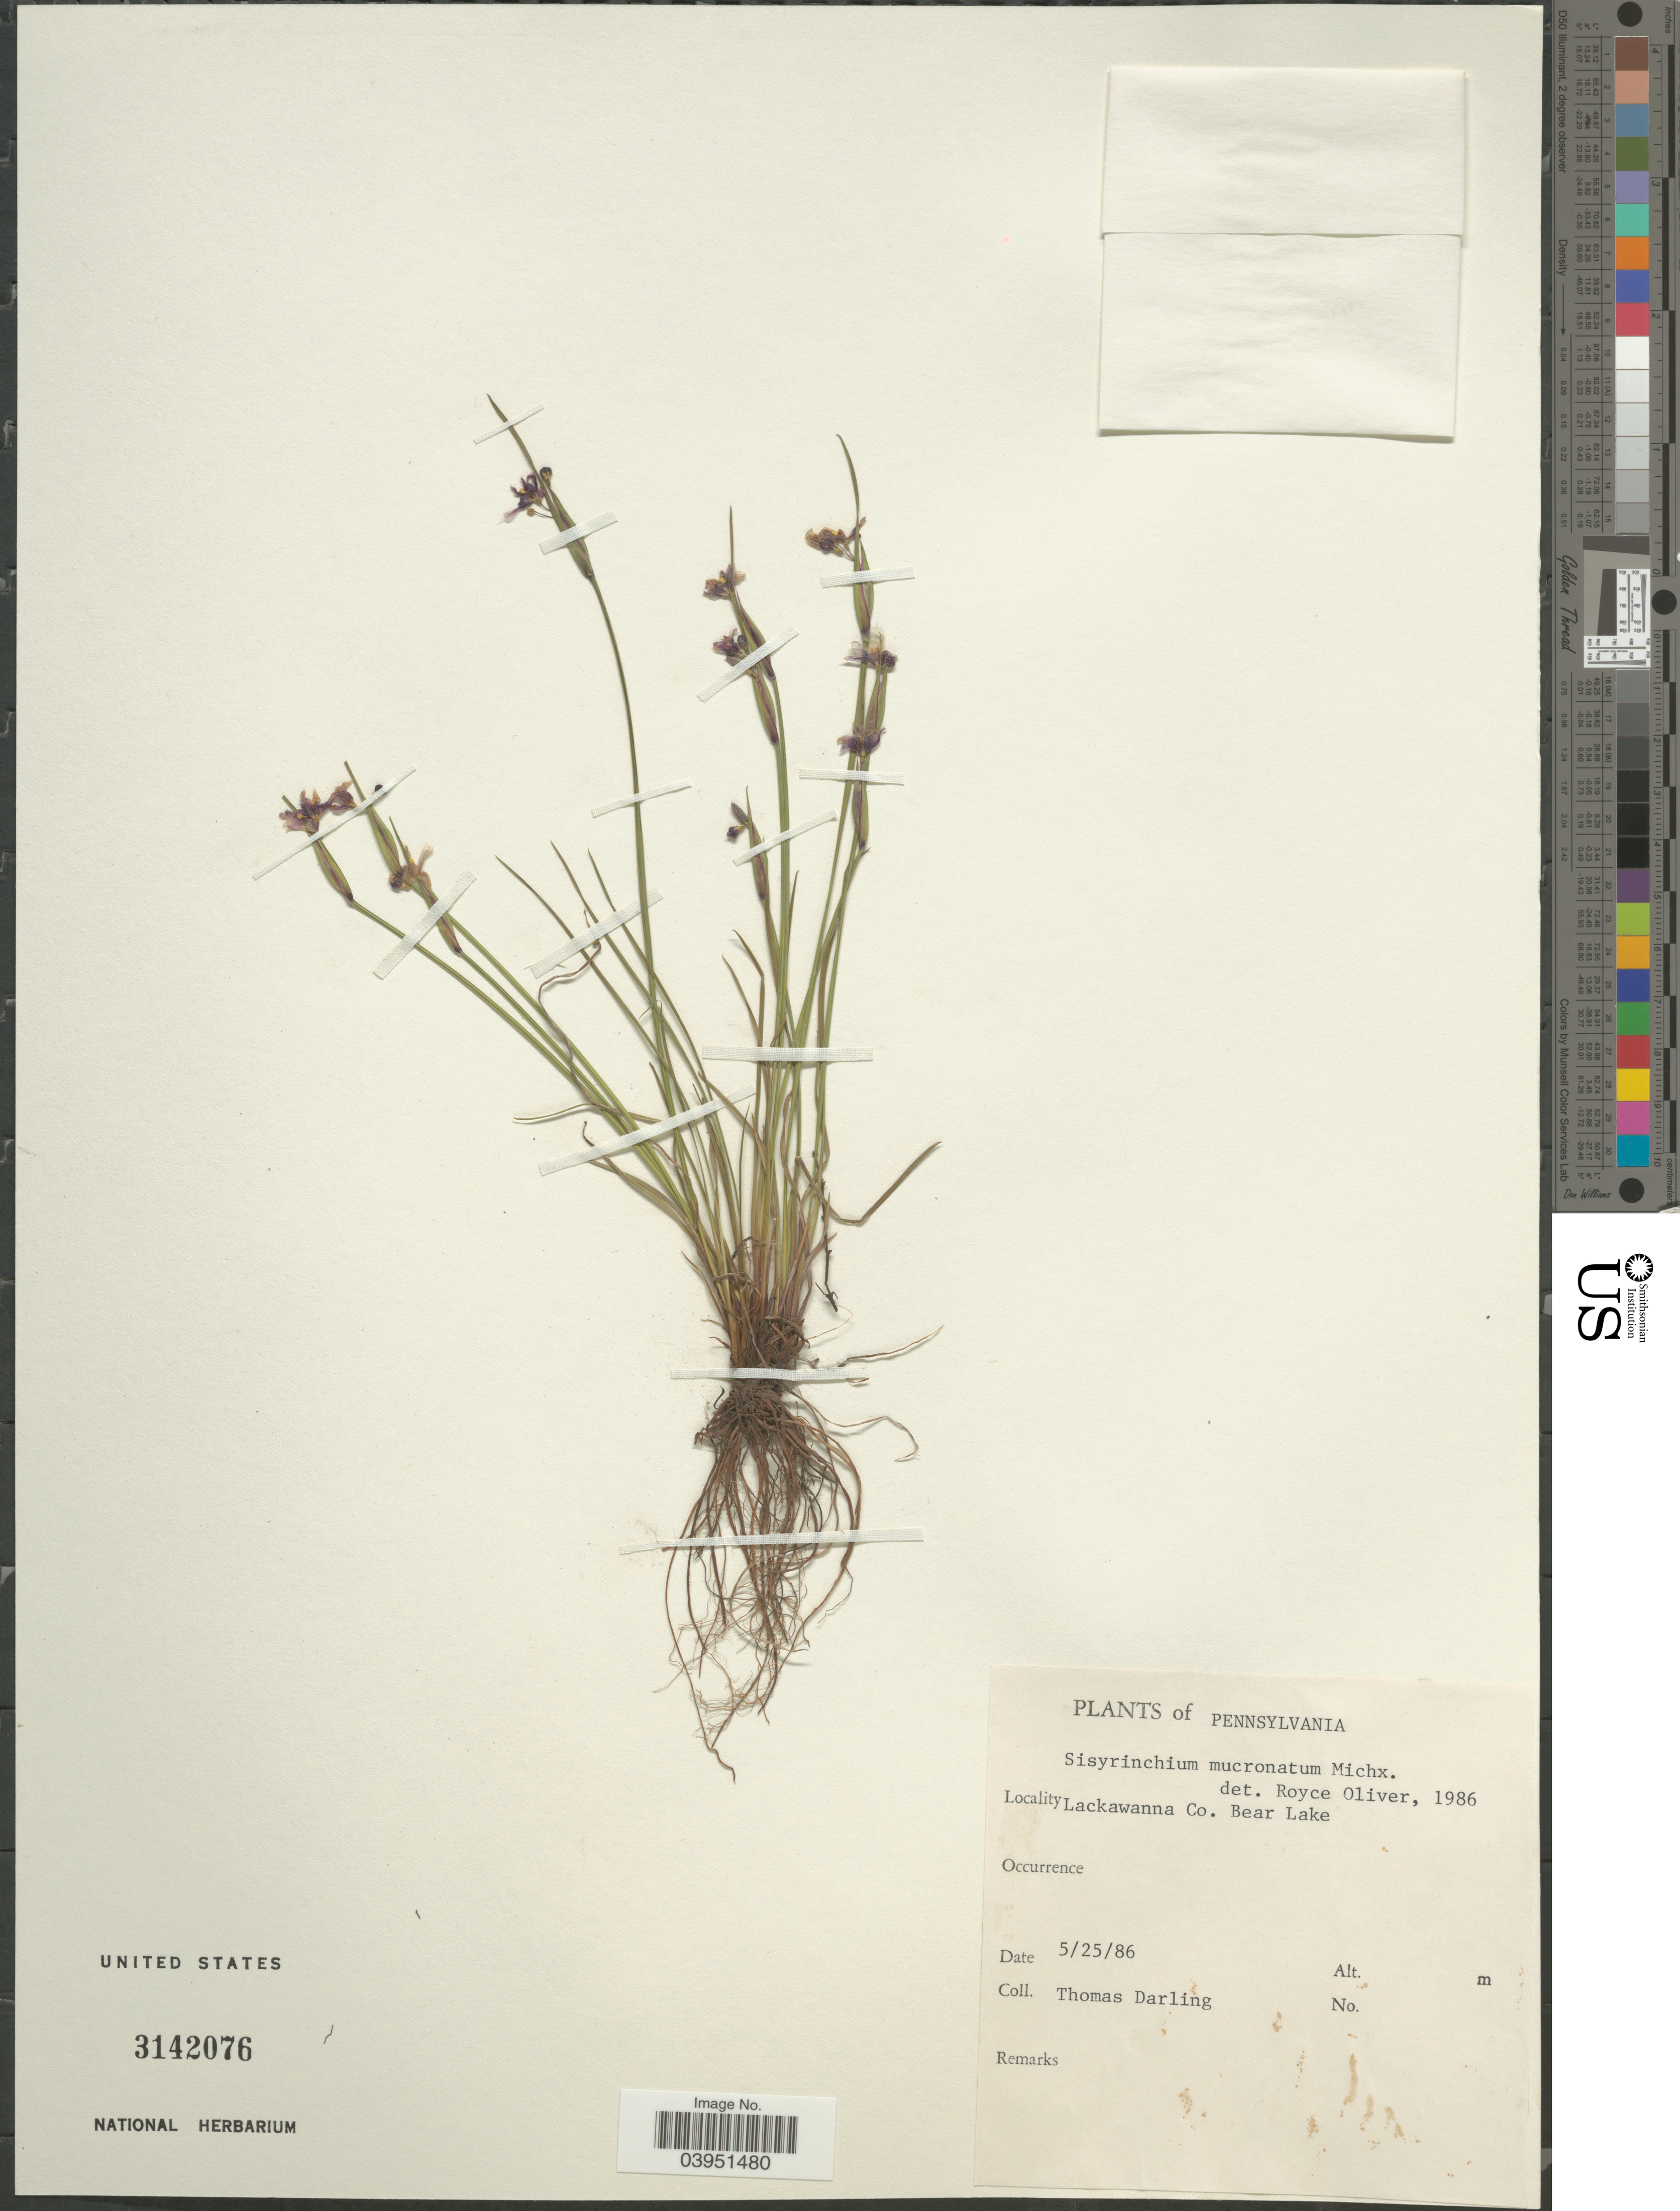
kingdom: Plantae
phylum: Tracheophyta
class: Liliopsida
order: Asparagales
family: Iridaceae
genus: Sisyrinchium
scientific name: Sisyrinchium mucronatum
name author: Michx.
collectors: T. Darling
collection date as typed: Transcribed d/m/y: 25/5/86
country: United States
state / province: Pennsylvania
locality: Lackawanna Co. Bear Lake.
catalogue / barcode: US 3142076